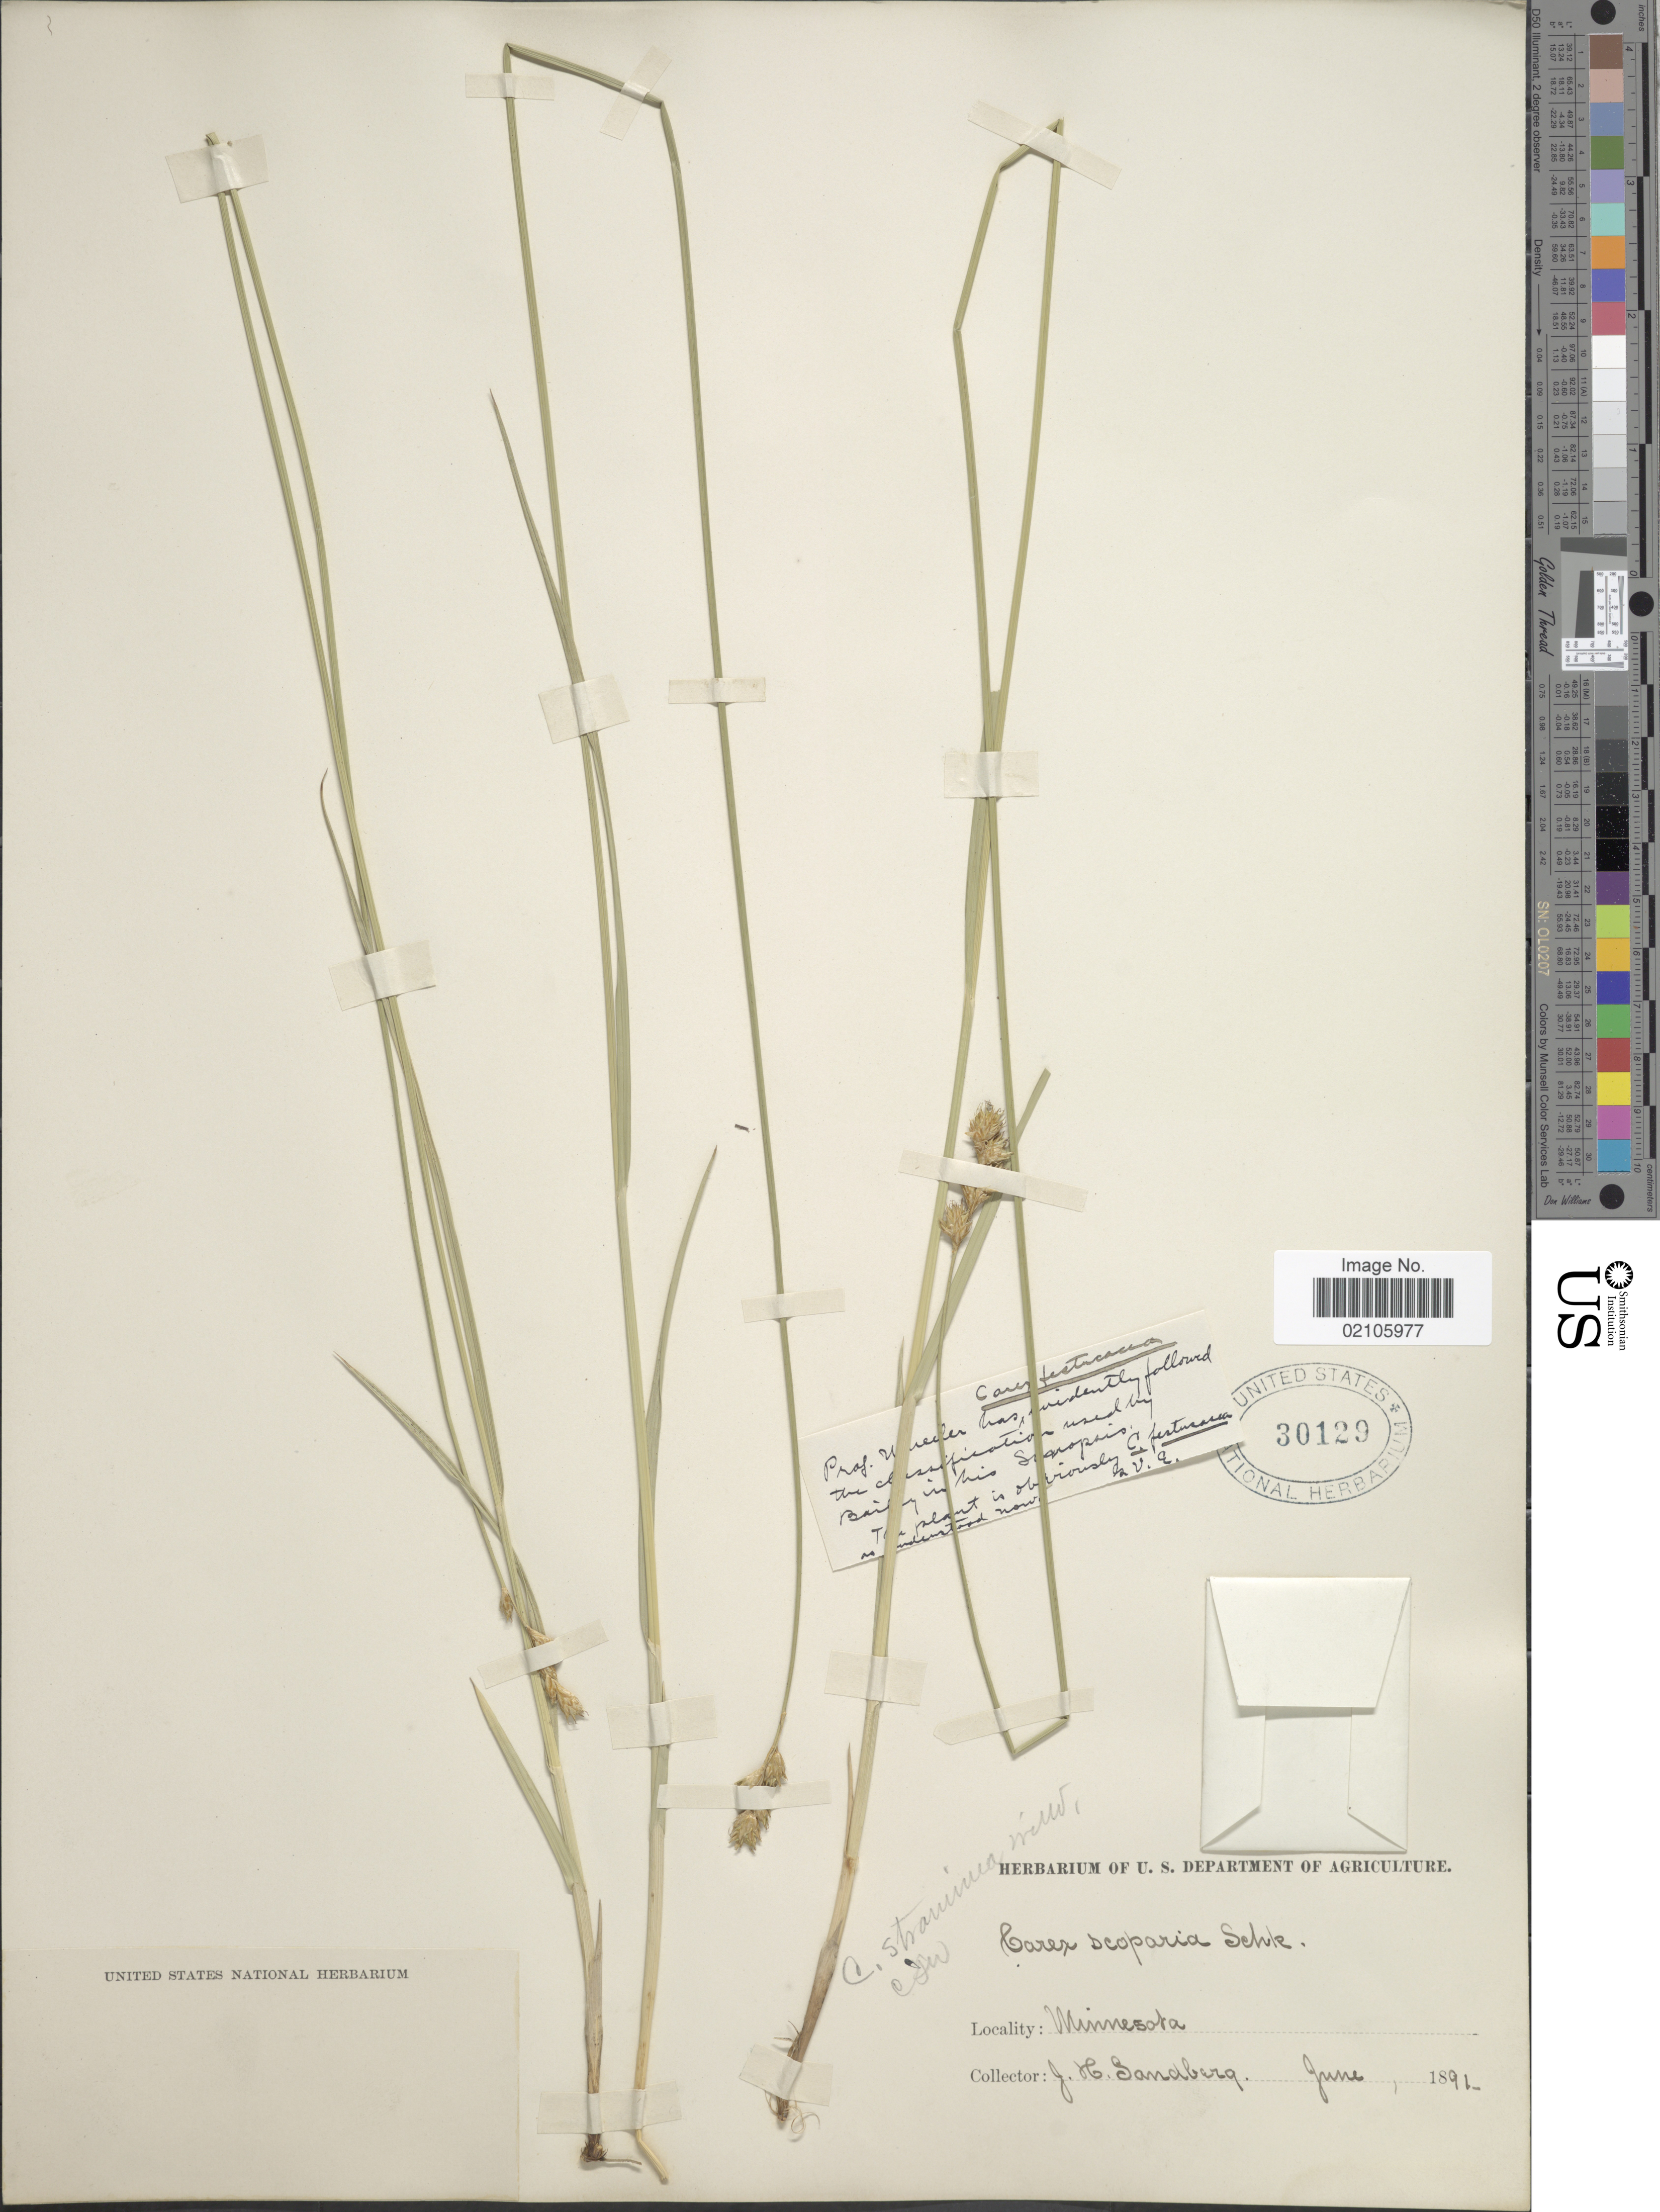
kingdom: Plantae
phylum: Tracheophyta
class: Liliopsida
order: Poales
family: Cyperaceae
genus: Carex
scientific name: Carex brevior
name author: (Dewey) Mack. ex Lunell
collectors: J. H. Sandberg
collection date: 1891-06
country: United States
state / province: Minnesota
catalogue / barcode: US 30129